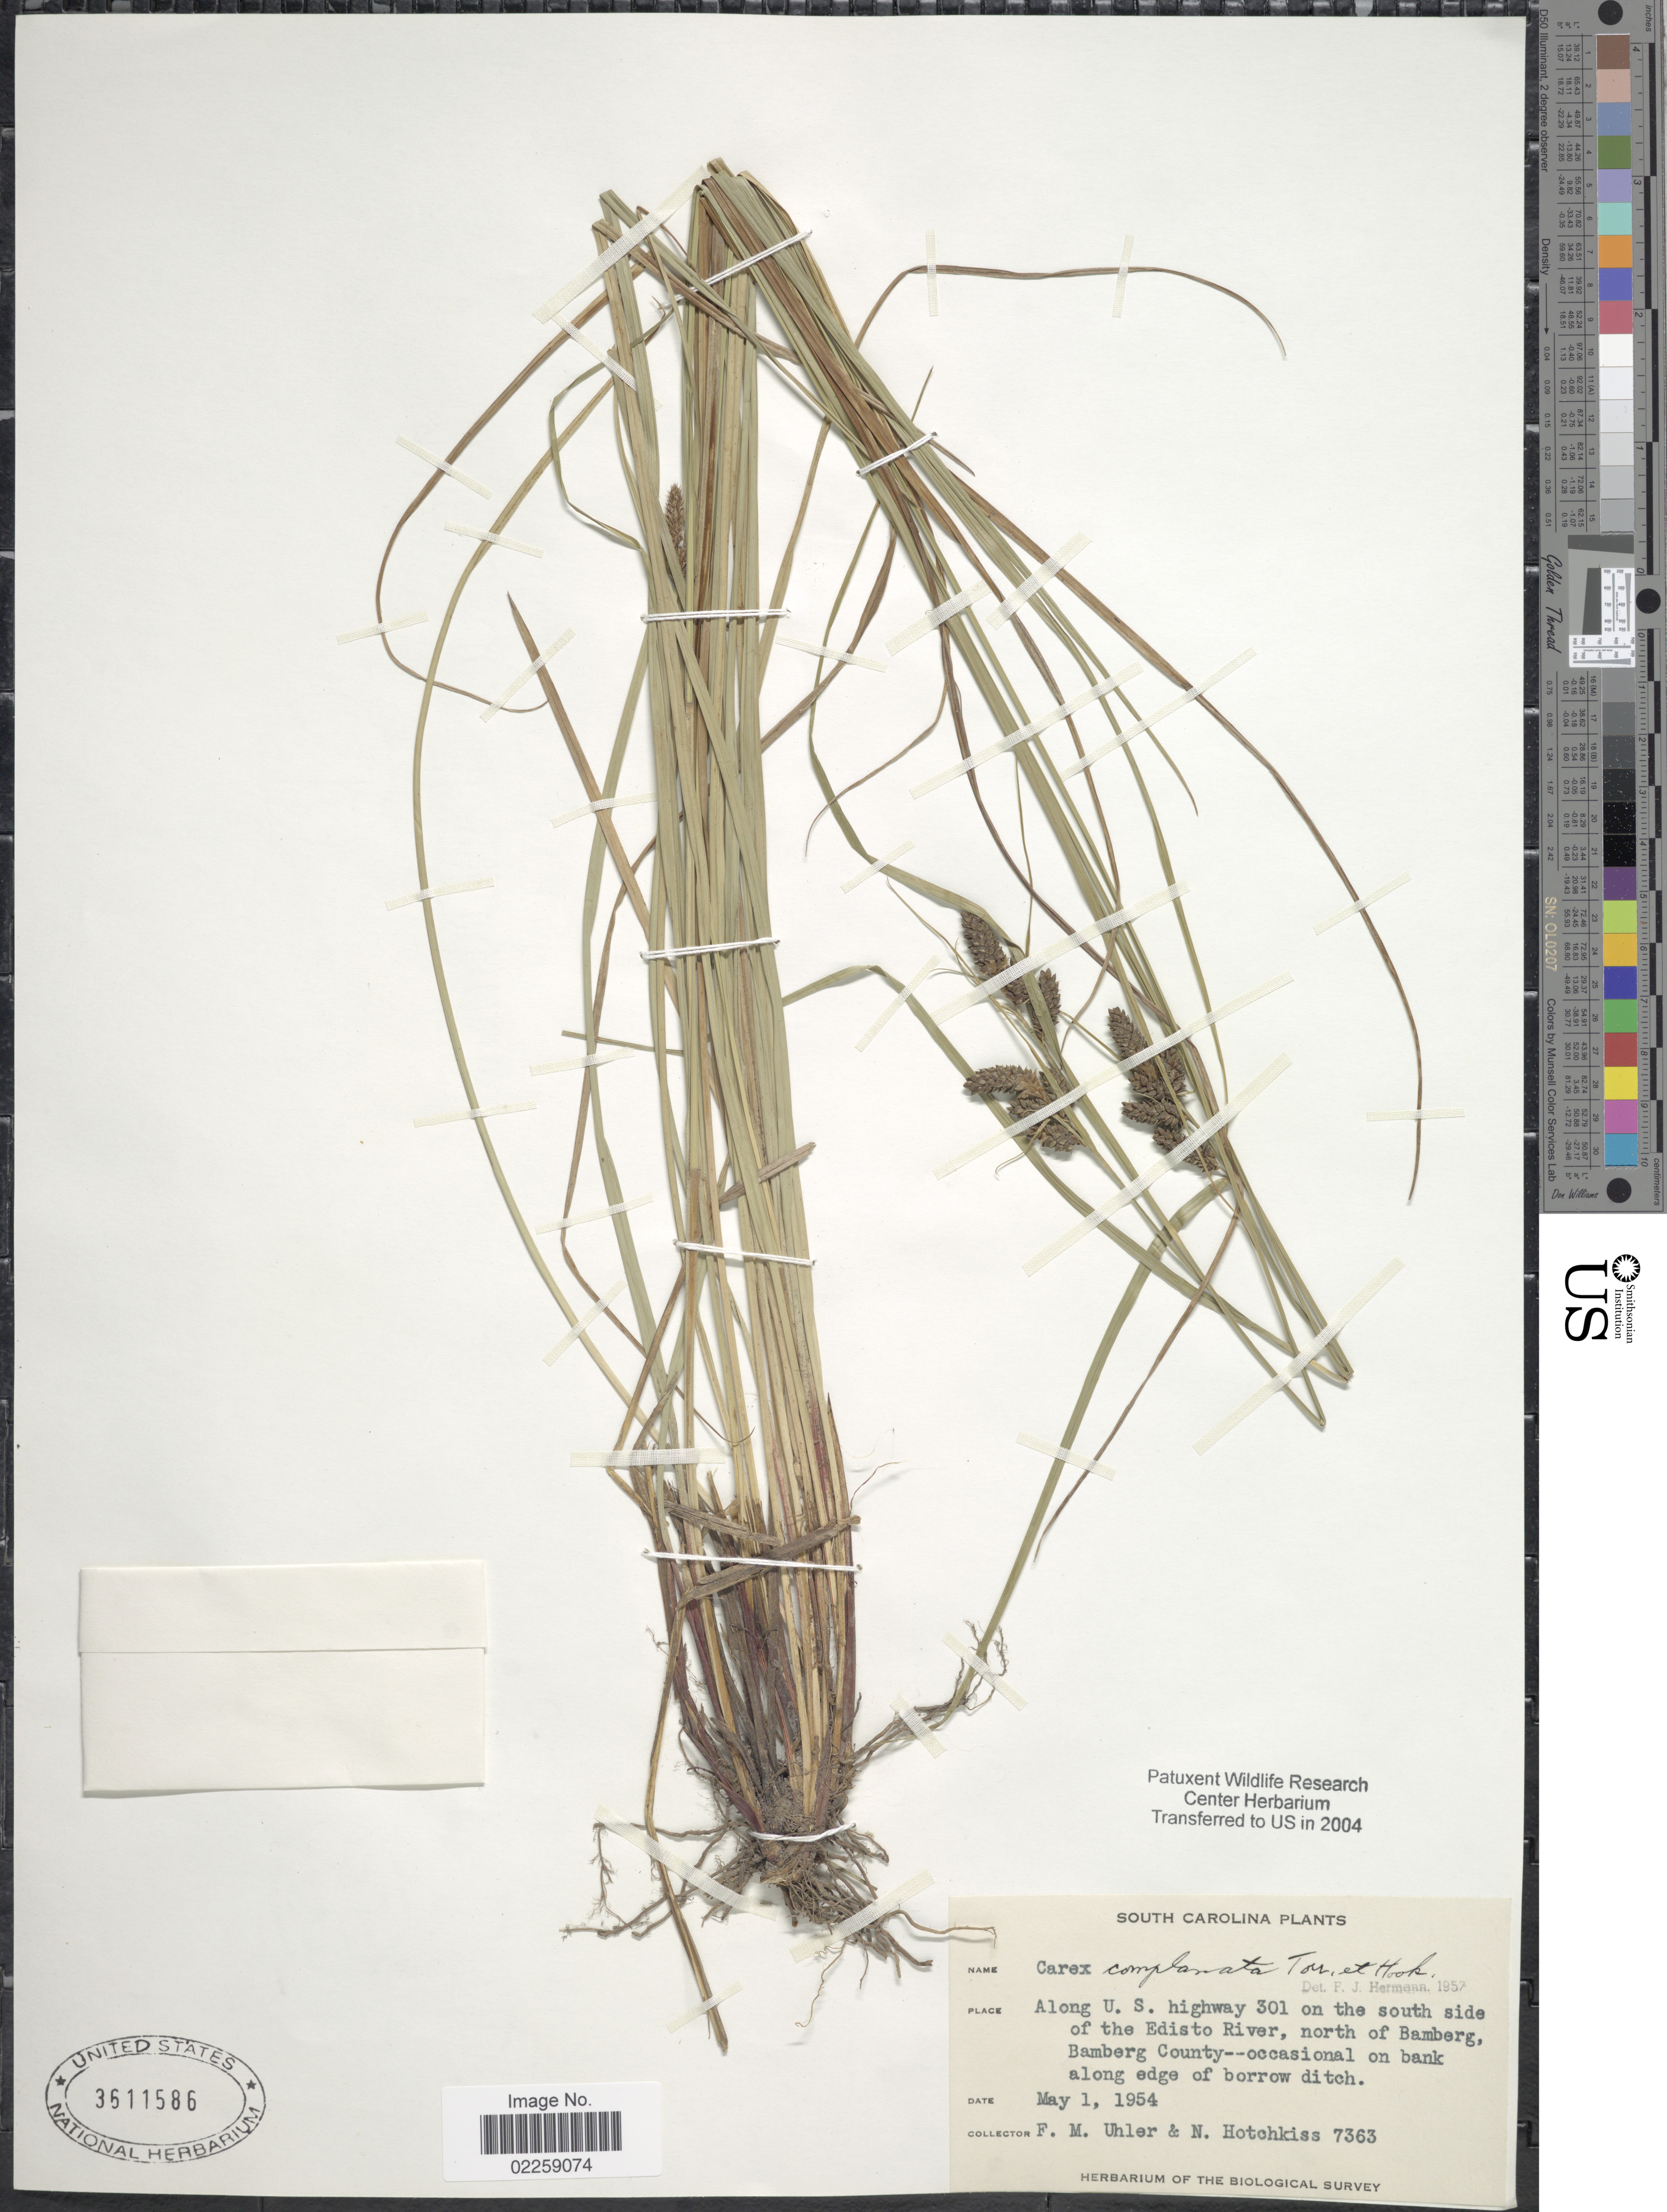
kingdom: Plantae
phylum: Tracheophyta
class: Liliopsida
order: Poales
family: Cyperaceae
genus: Carex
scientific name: Carex complanata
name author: Torr. & Hook.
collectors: F. M. Uhler & N. Hotchkiss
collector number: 7363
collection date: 1954-05-01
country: United States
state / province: South Carolina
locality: Along U.S. Highway 301 on the south side of the Edisto river, north of Bamberg, Bamberg County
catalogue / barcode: US 3611586